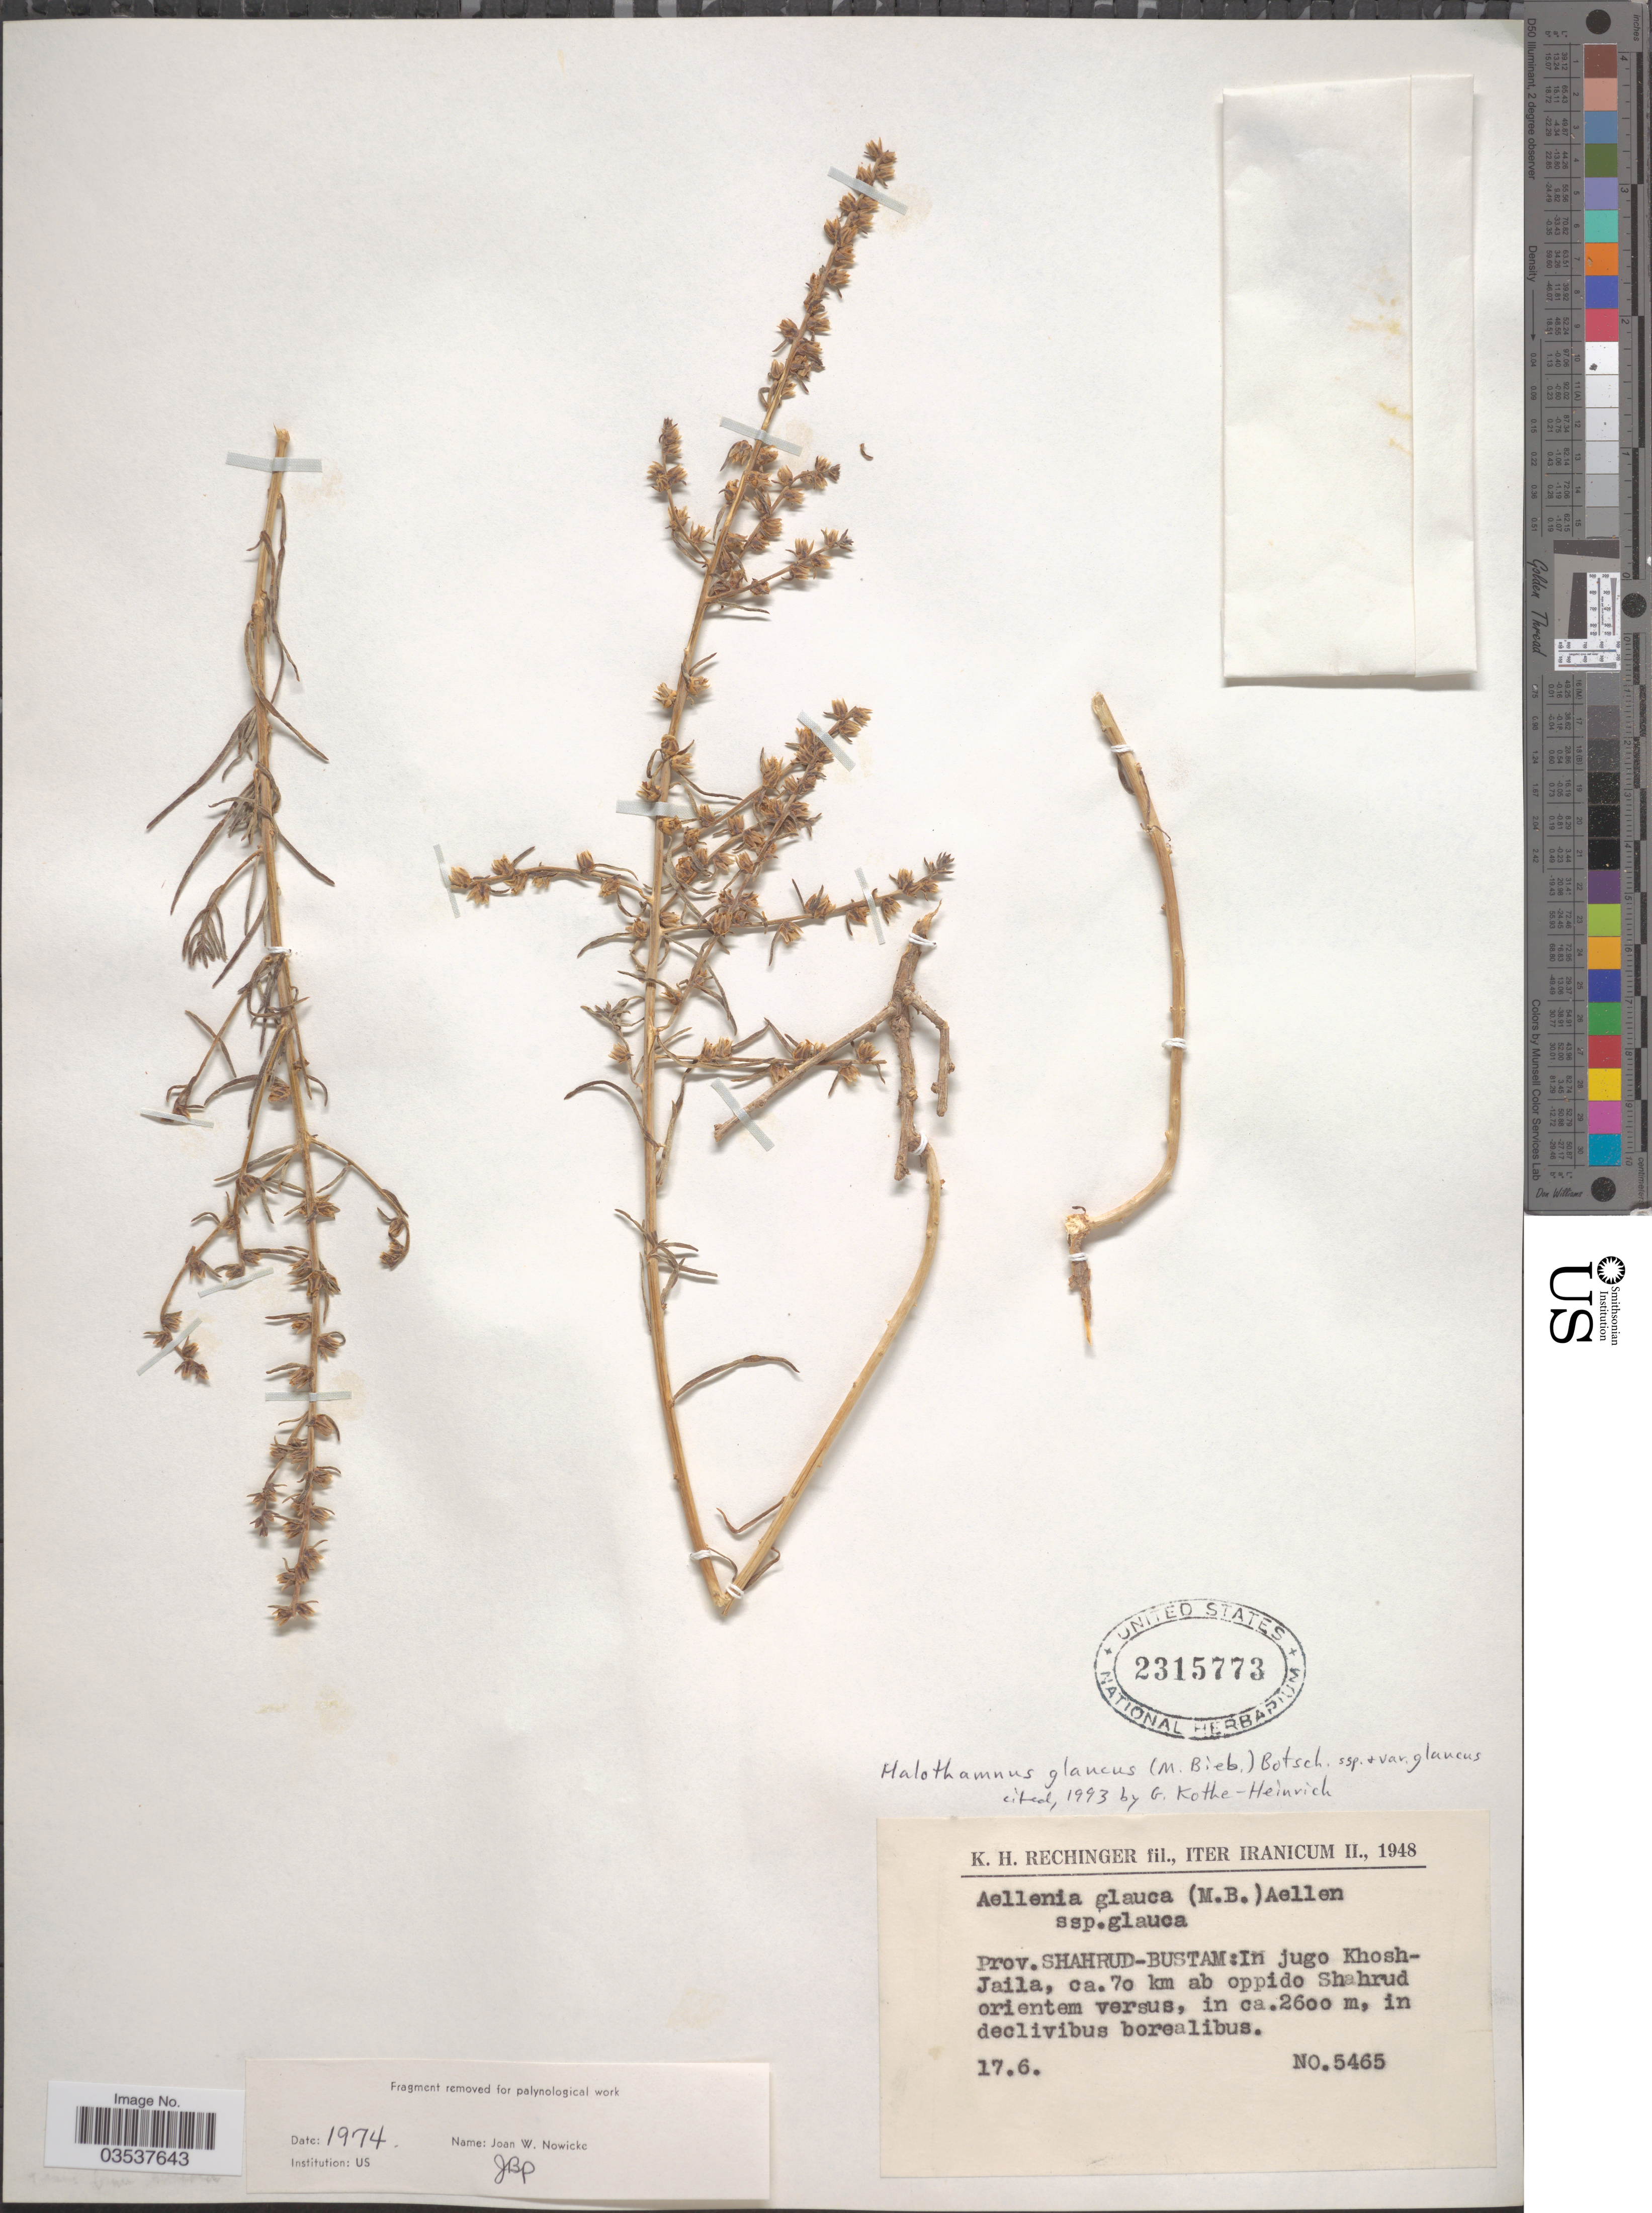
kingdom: Plantae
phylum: Tracheophyta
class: Magnoliopsida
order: Caryophyllales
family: Amaranthaceae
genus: Halothamnus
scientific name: Halothamnus glaucus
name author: (M. Bieb.) Botsch.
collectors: K. H. Rechinger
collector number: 5465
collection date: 1948-06-17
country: Iran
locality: Iter Iranicum. Prov. Shahrud-Bustam: in jugo Khosh-Jaila, ca. 70 km ab oppido Shahrud orientem versus.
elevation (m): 2600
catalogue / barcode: US 2315773